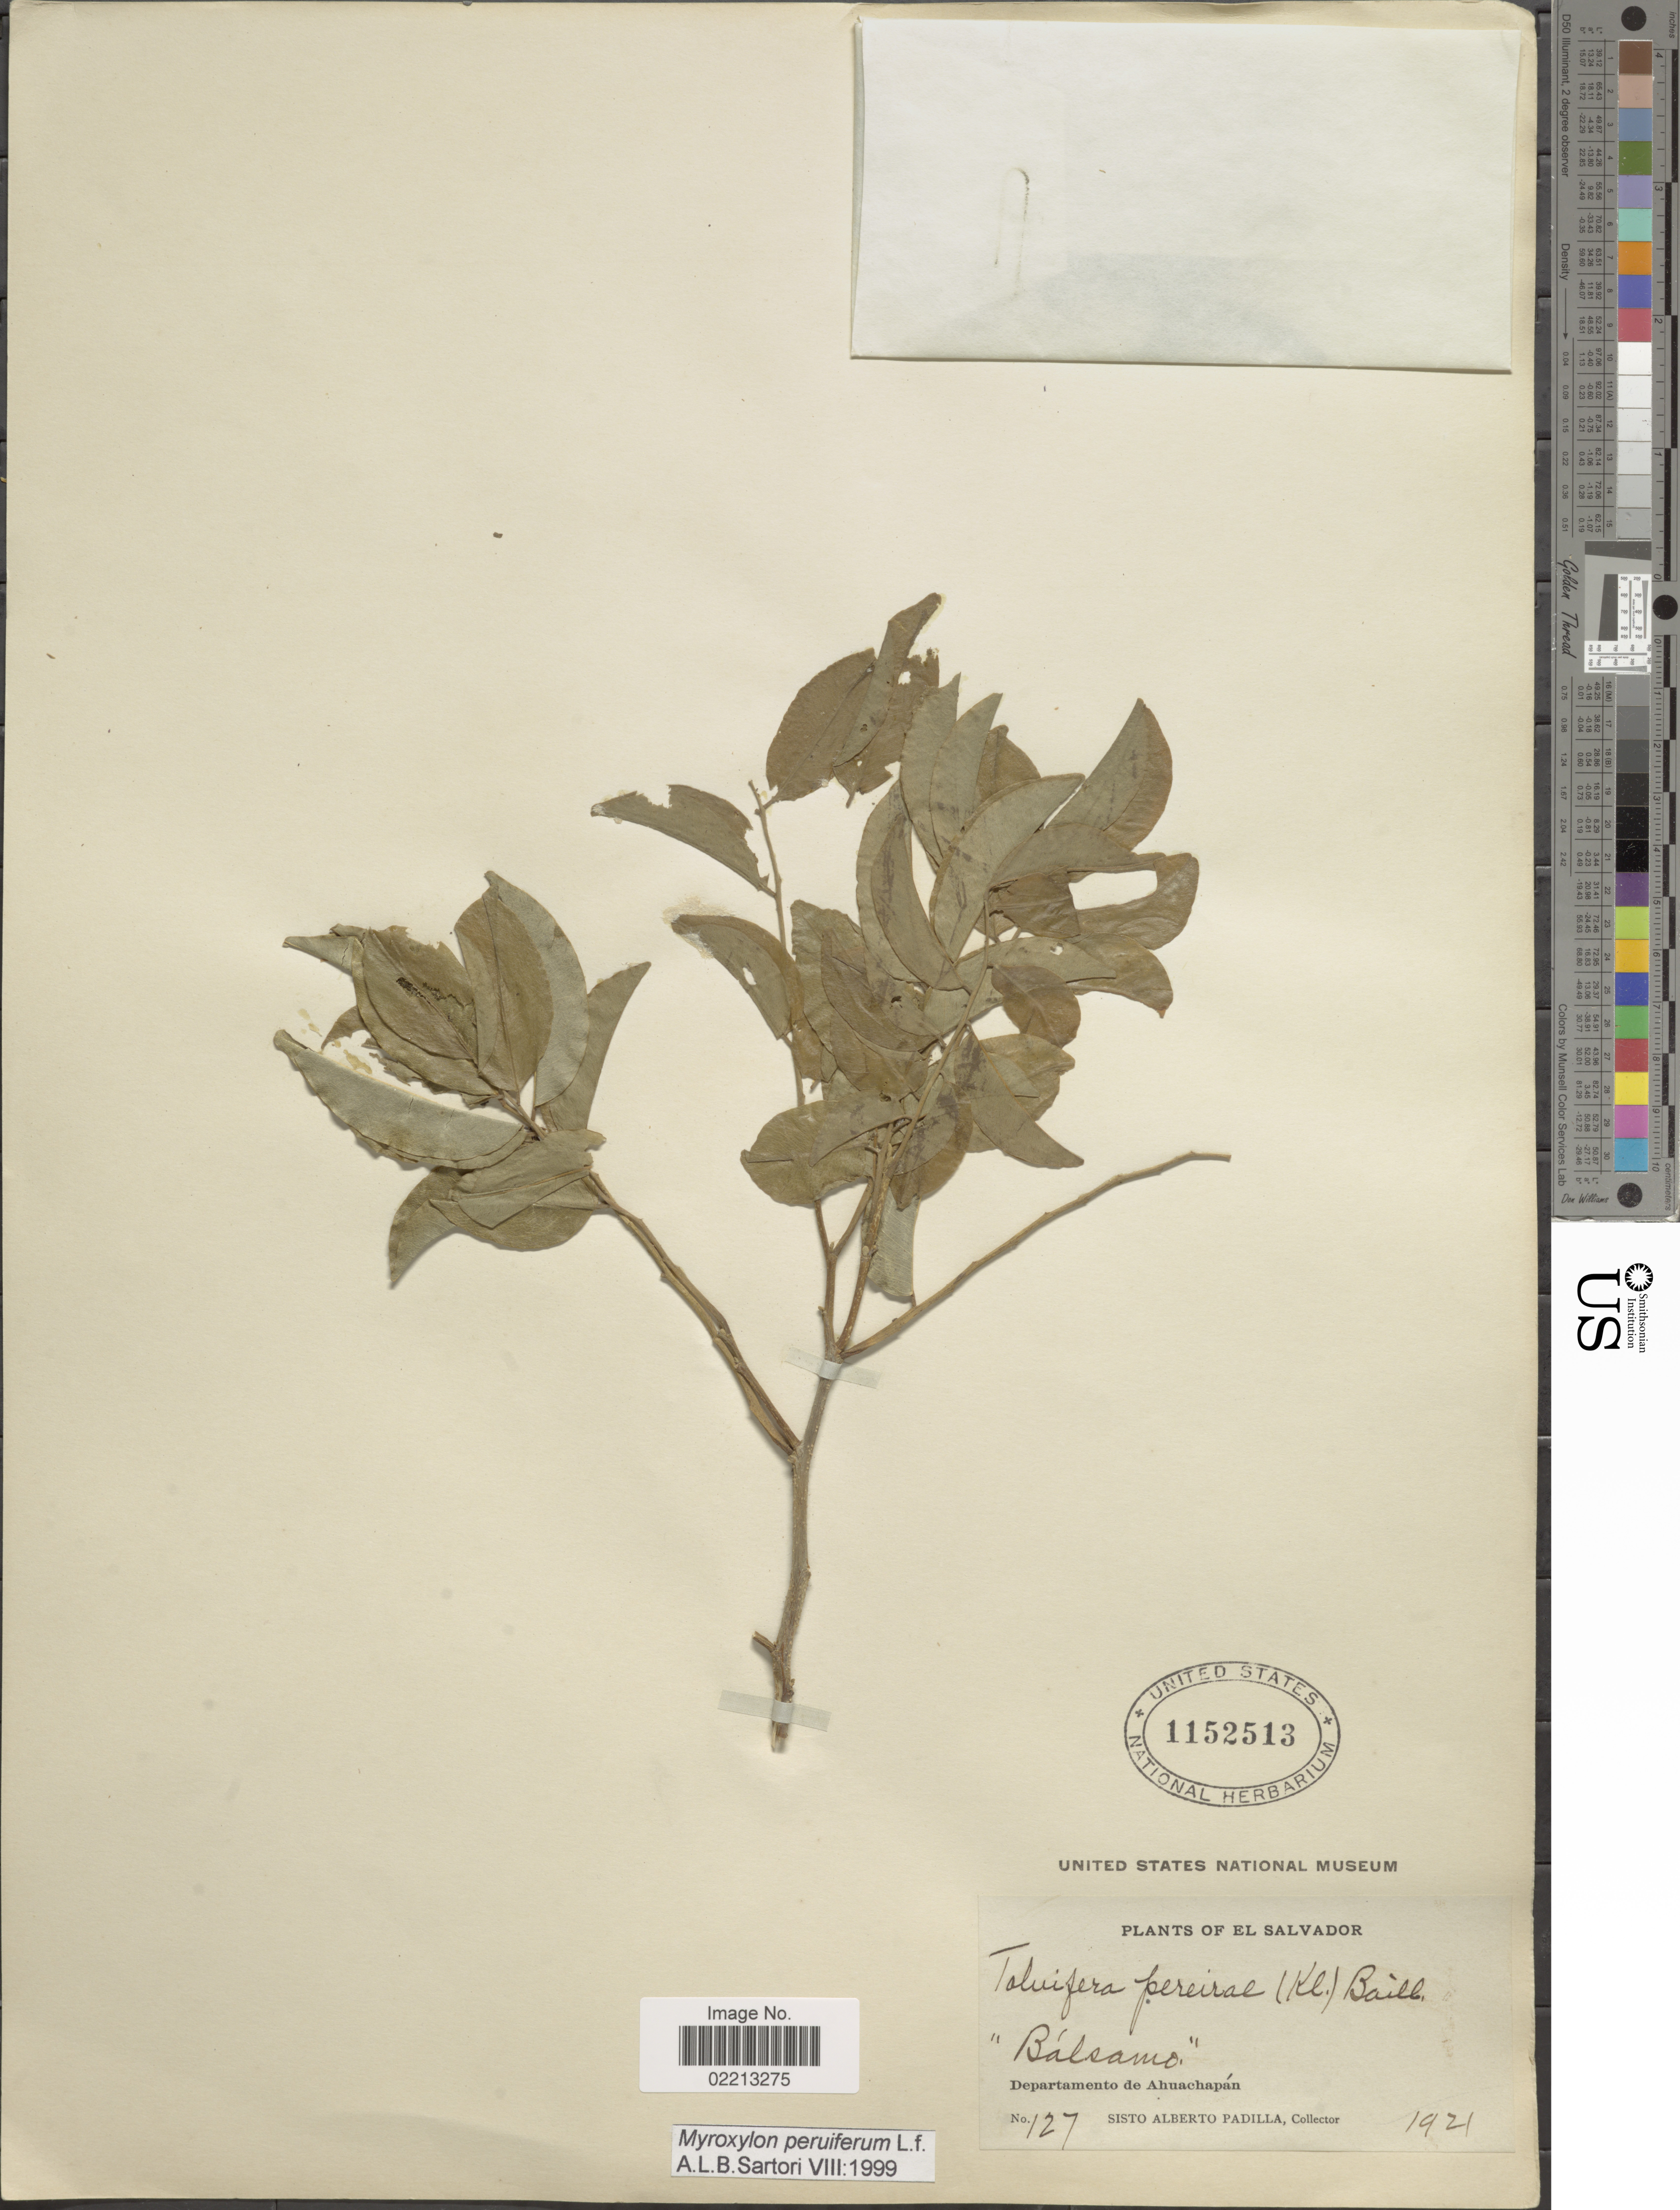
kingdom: Plantae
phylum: Tracheophyta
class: Magnoliopsida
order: Fabales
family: Fabaceae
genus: Myroxylon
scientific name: Myroxylon peruiferum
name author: L. f.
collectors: S. A. Padilla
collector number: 127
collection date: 1921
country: El Salvador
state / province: Ahuachapan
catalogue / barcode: US 1152513